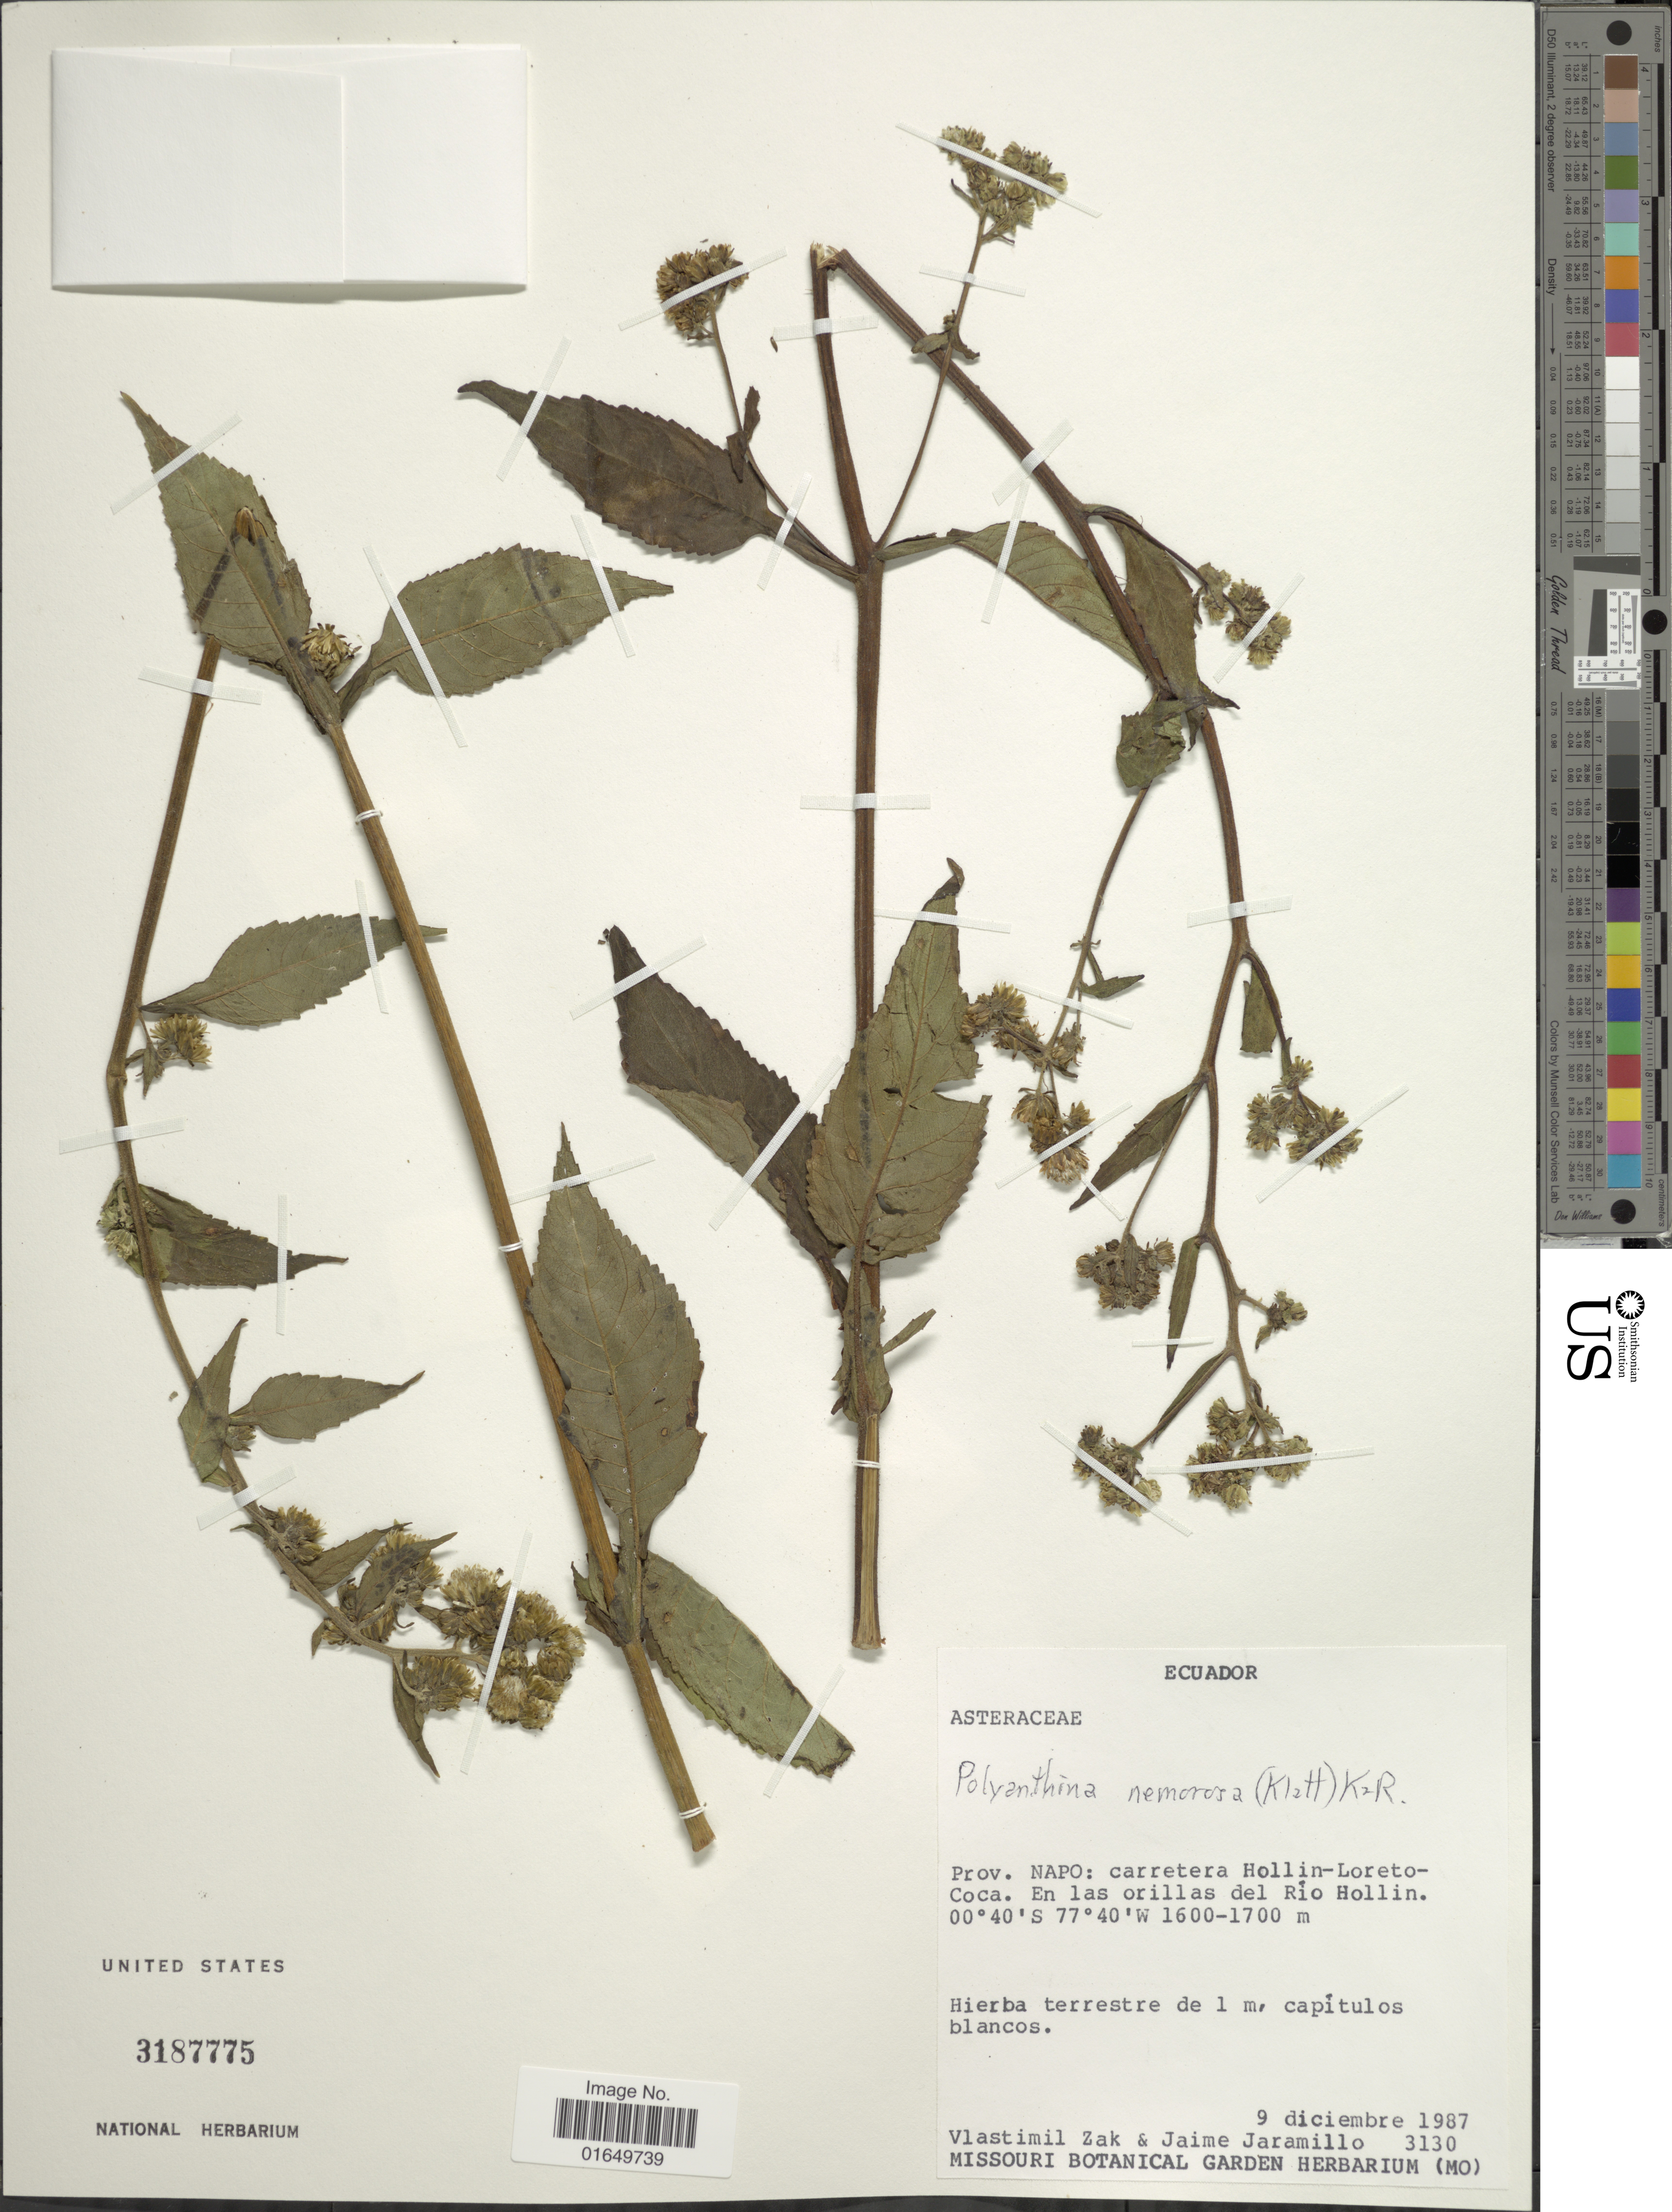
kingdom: Plantae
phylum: Tracheophyta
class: Magnoliopsida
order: Asterales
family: Asteraceae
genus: Polyanthina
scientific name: Polyanthina nemorosa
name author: (Klatt) R.M. King & H. Rob.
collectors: V. Zak & J. Jaramillo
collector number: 3130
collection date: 1987-12-09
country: Ecuador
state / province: Napo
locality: Carretera Hollin-Loreto-Coca. Rn En las orillas del Rio Hollin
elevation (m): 1600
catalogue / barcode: US 3187775